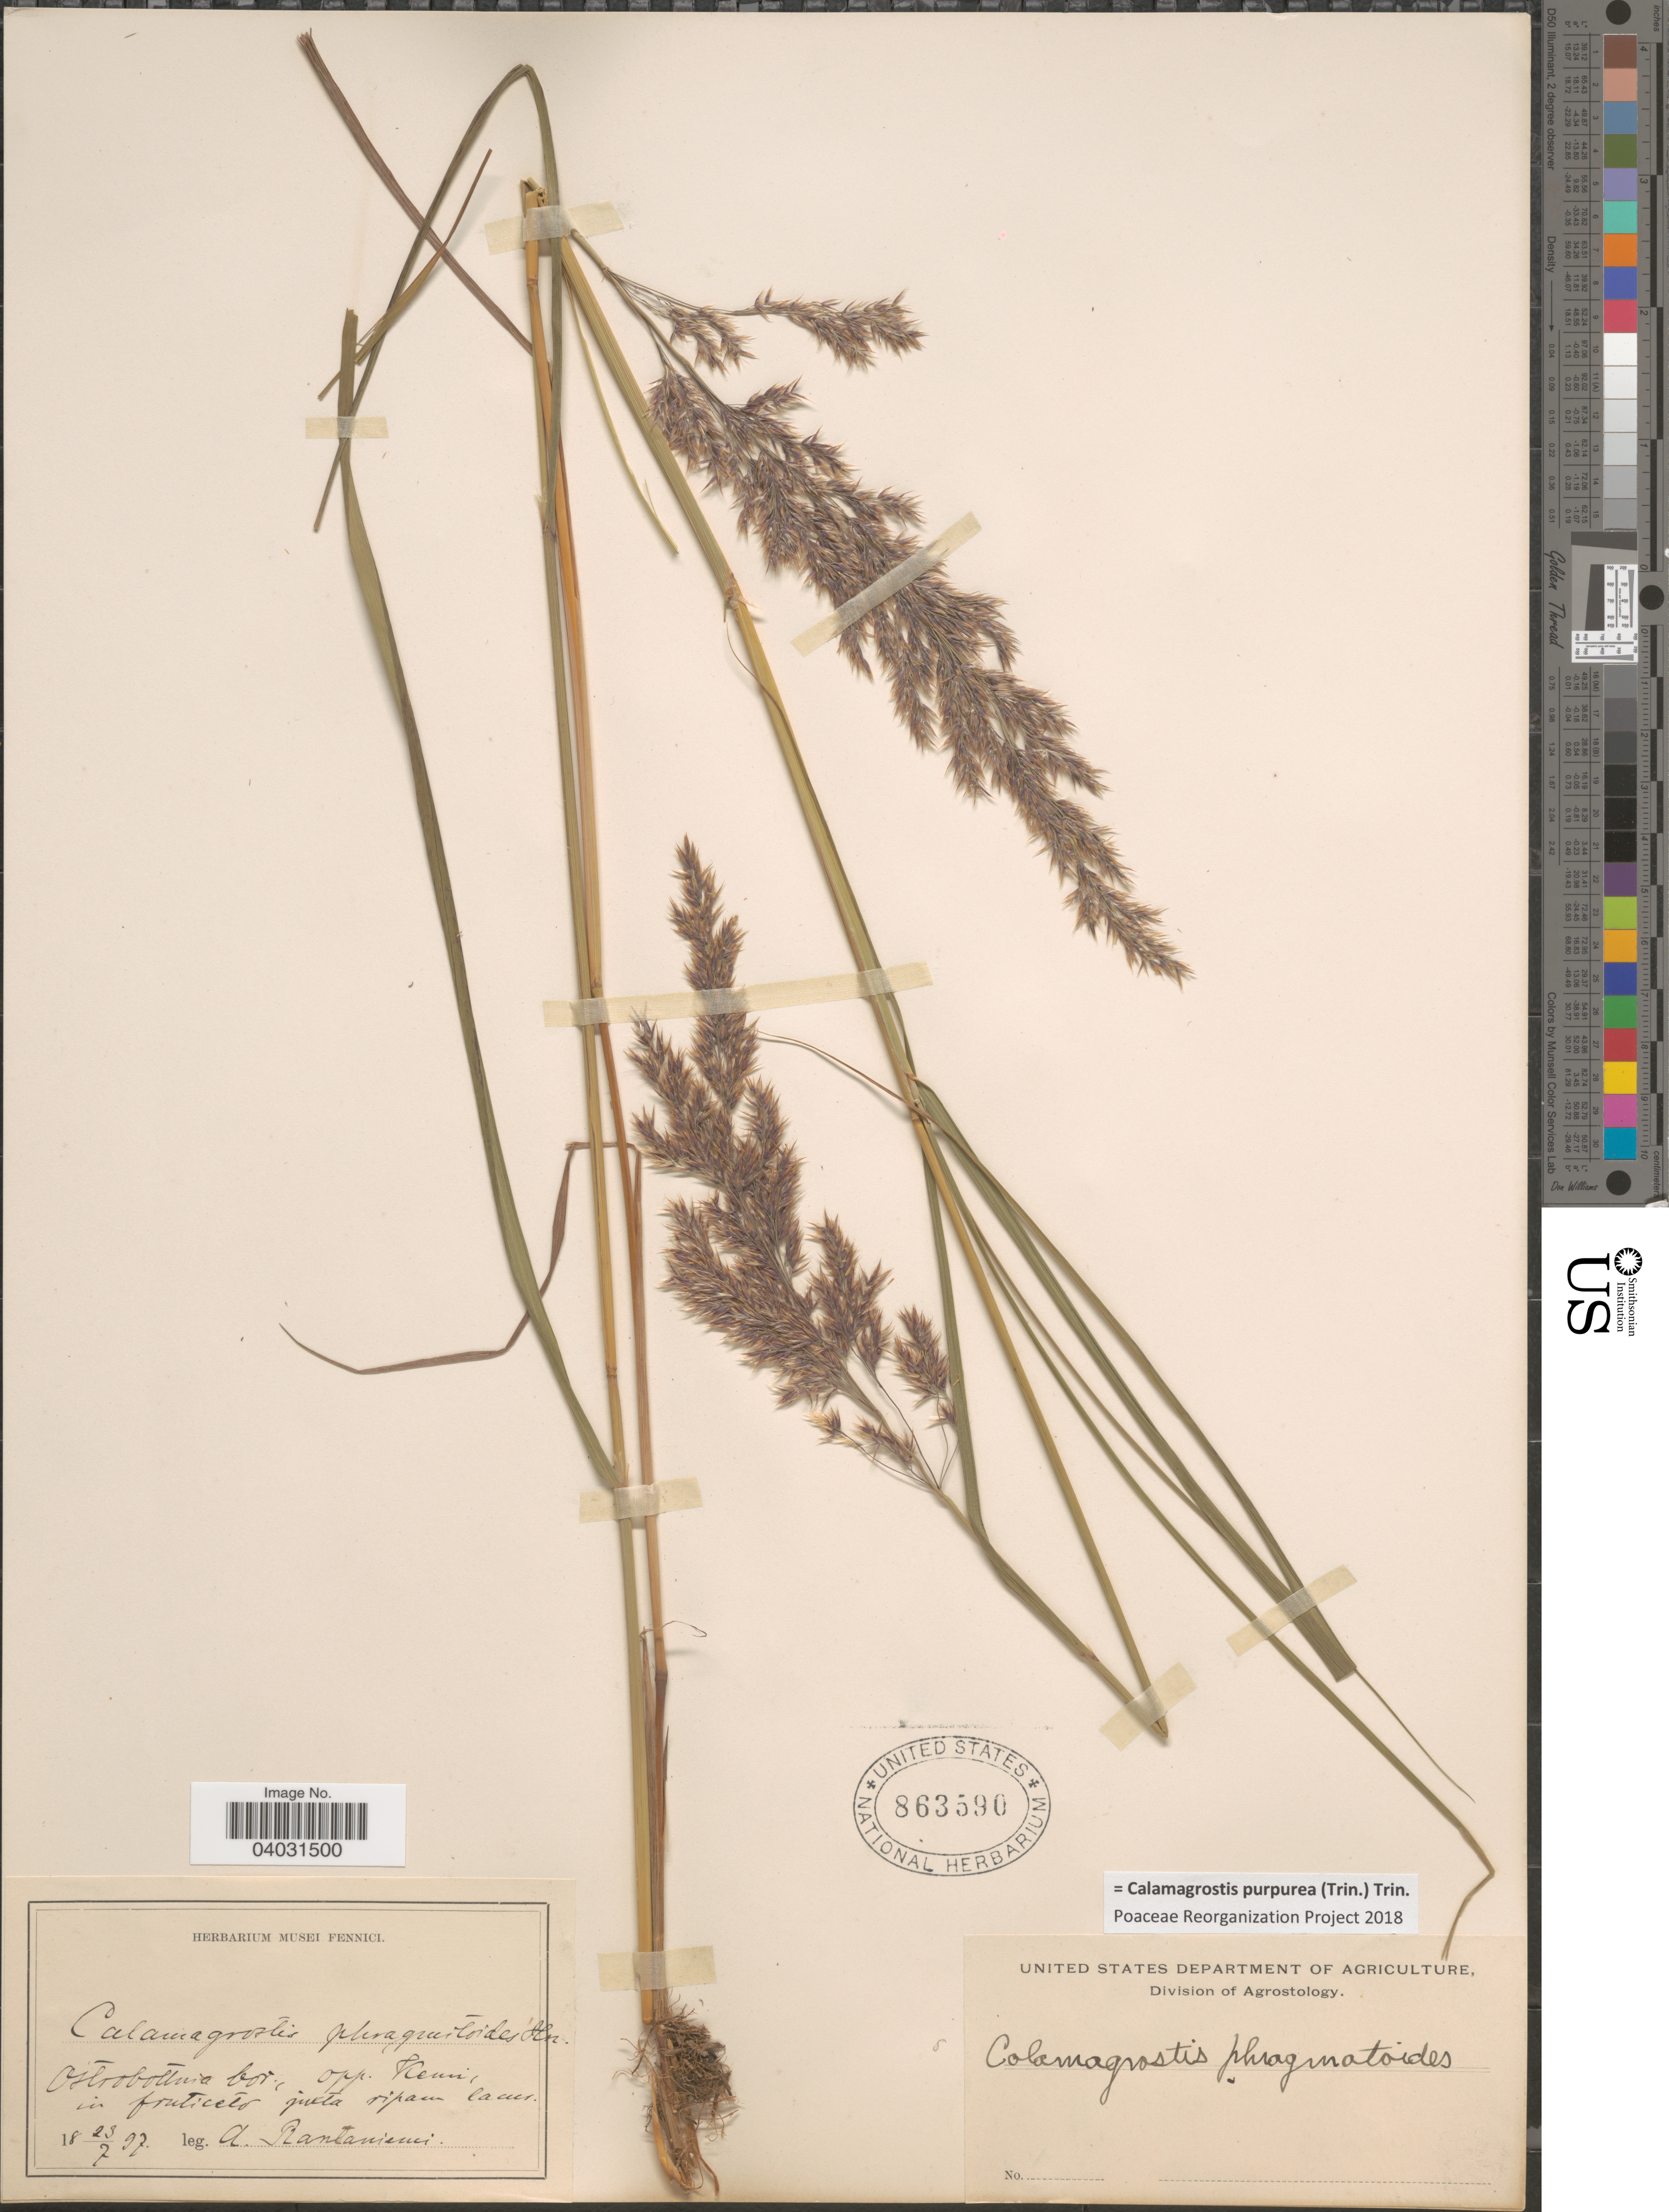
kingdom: Plantae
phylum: Tracheophyta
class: Liliopsida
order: Poales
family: Poaceae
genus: Calamagrostis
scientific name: Calamagrostis purpurea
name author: (Trin.) Trin.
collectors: A. Rantaniemi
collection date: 1897-08-23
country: Finland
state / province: Pohjanmaa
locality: Ostrobottnia bor., opp. Kemi, in fruticeto juxta ripam lacus.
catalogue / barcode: US 863590